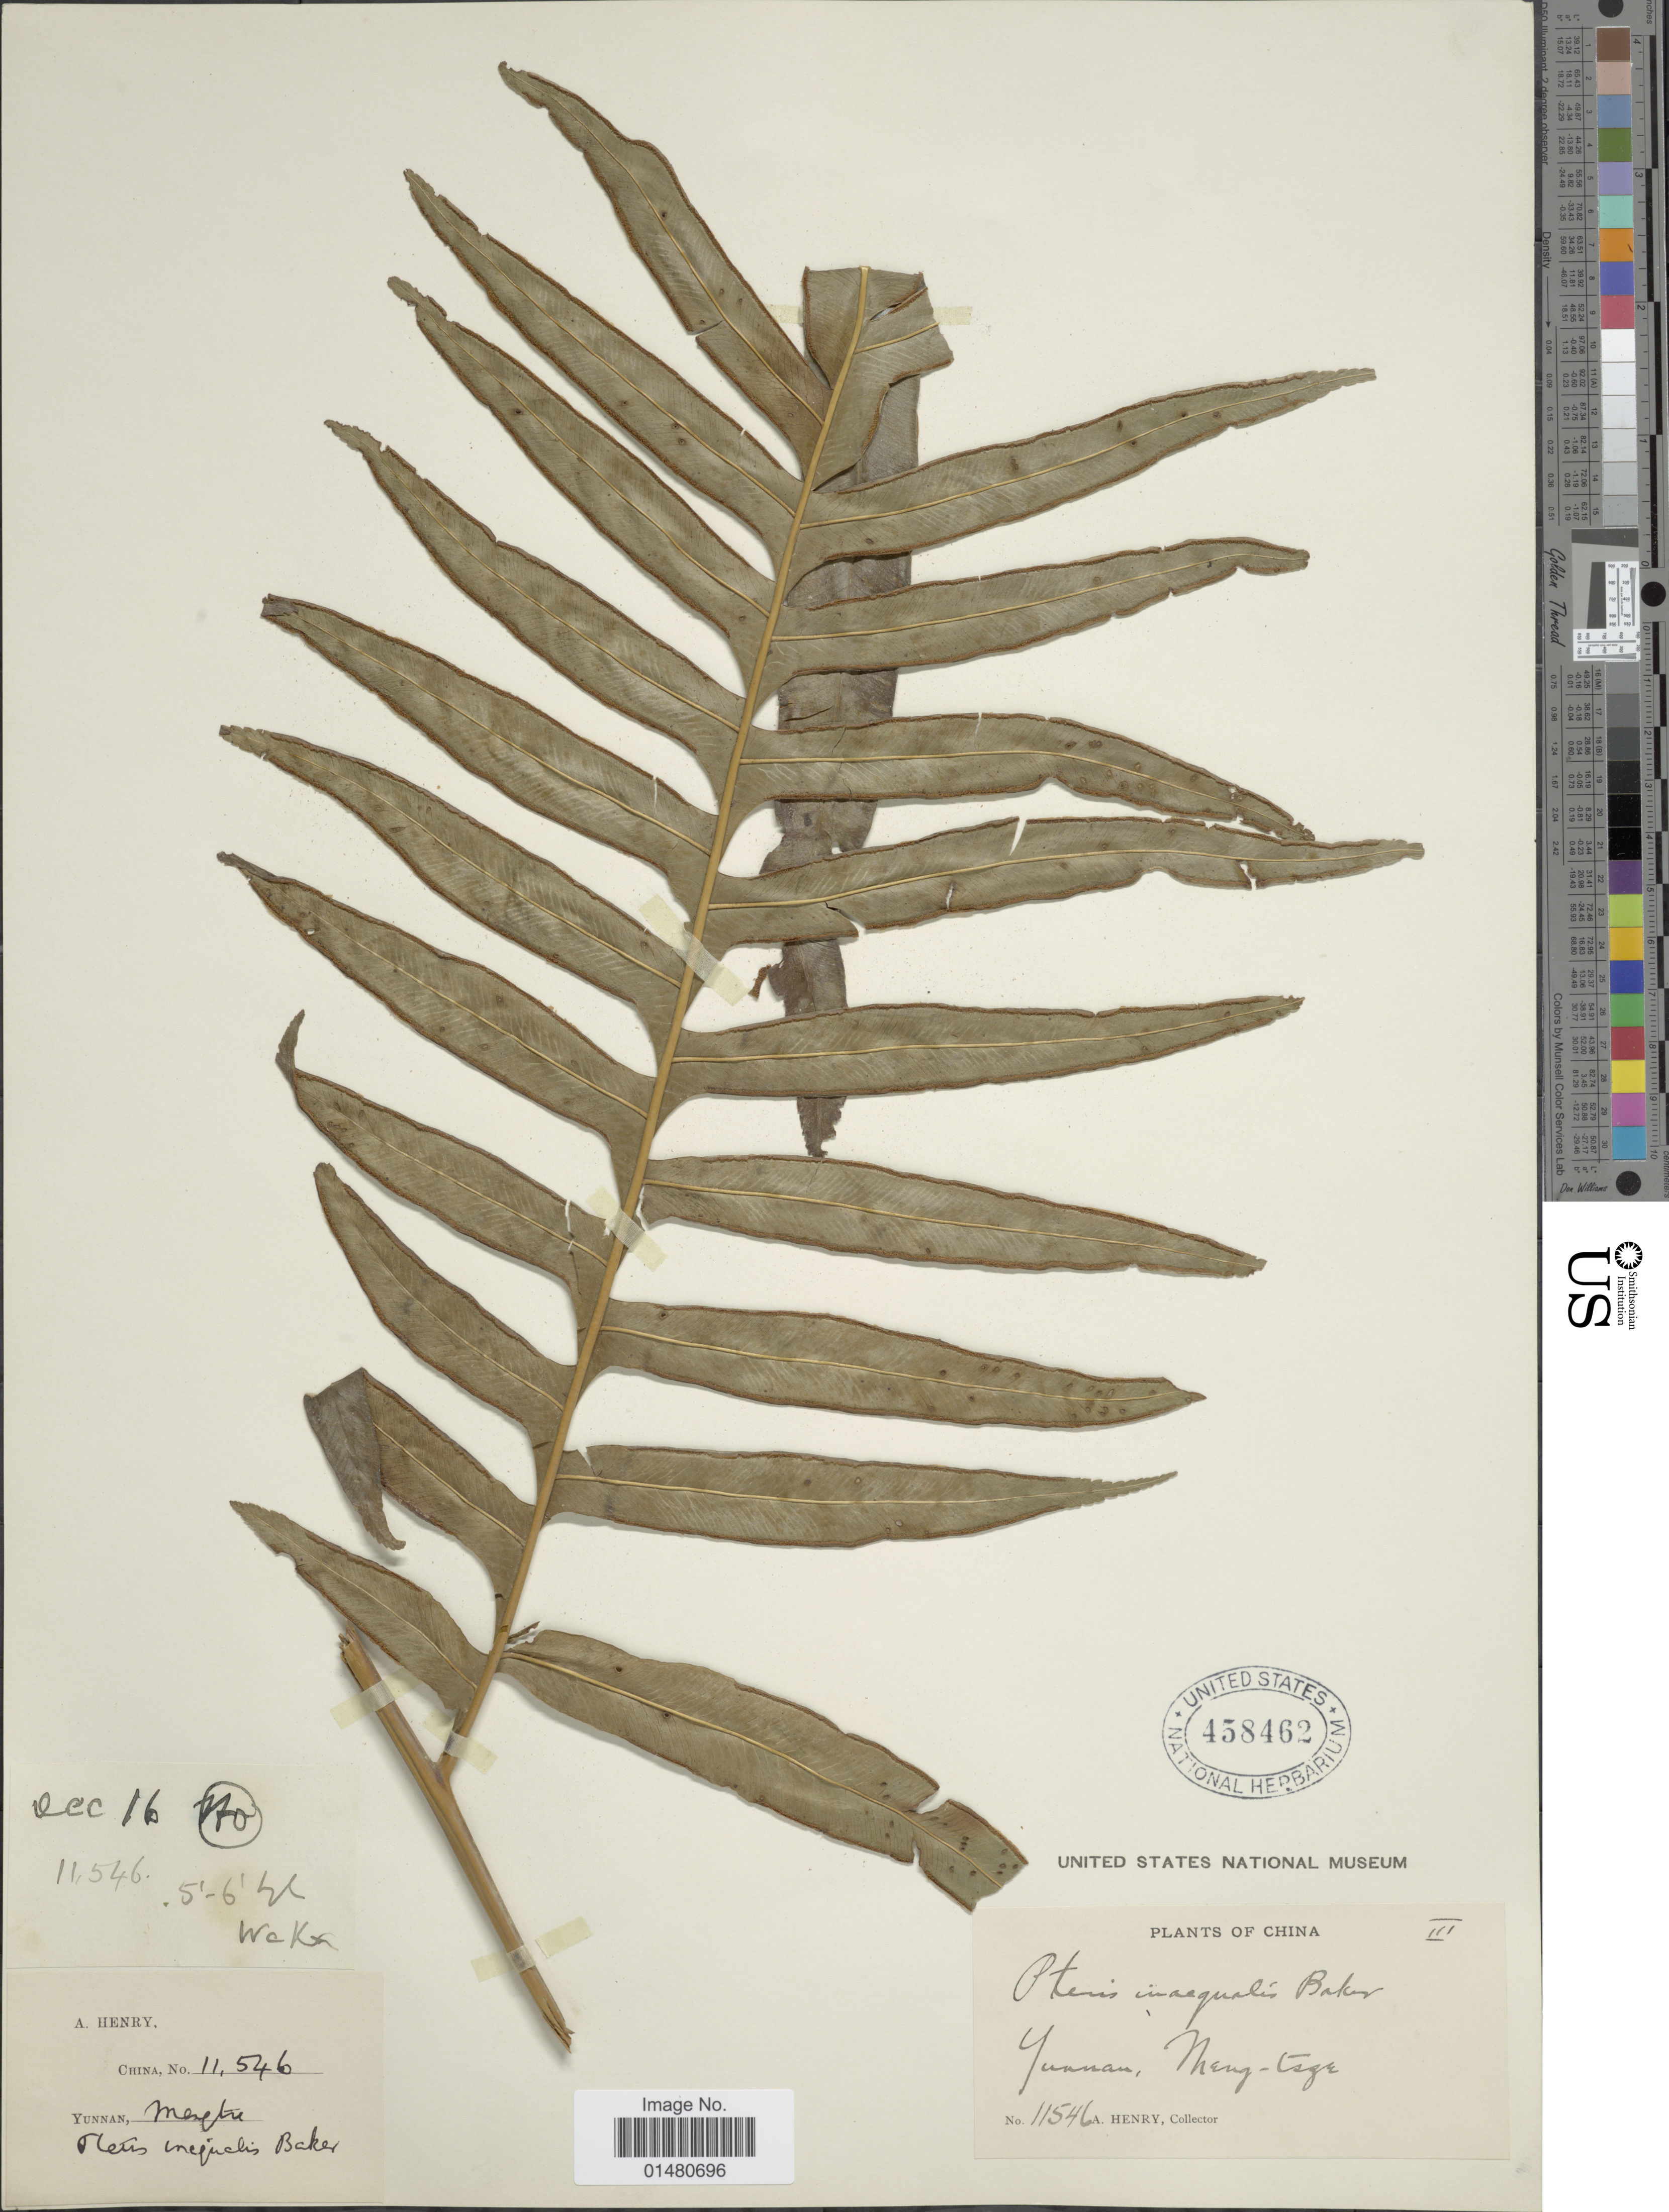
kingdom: Plantae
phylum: Tracheophyta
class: Polypodiopsida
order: Polypodiales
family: Pteridaceae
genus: Pteris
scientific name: Pteris inaequalis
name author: (Fée) Jenman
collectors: A. Henry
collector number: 11546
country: China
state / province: Yunnan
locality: Meng-tze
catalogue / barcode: US 458462